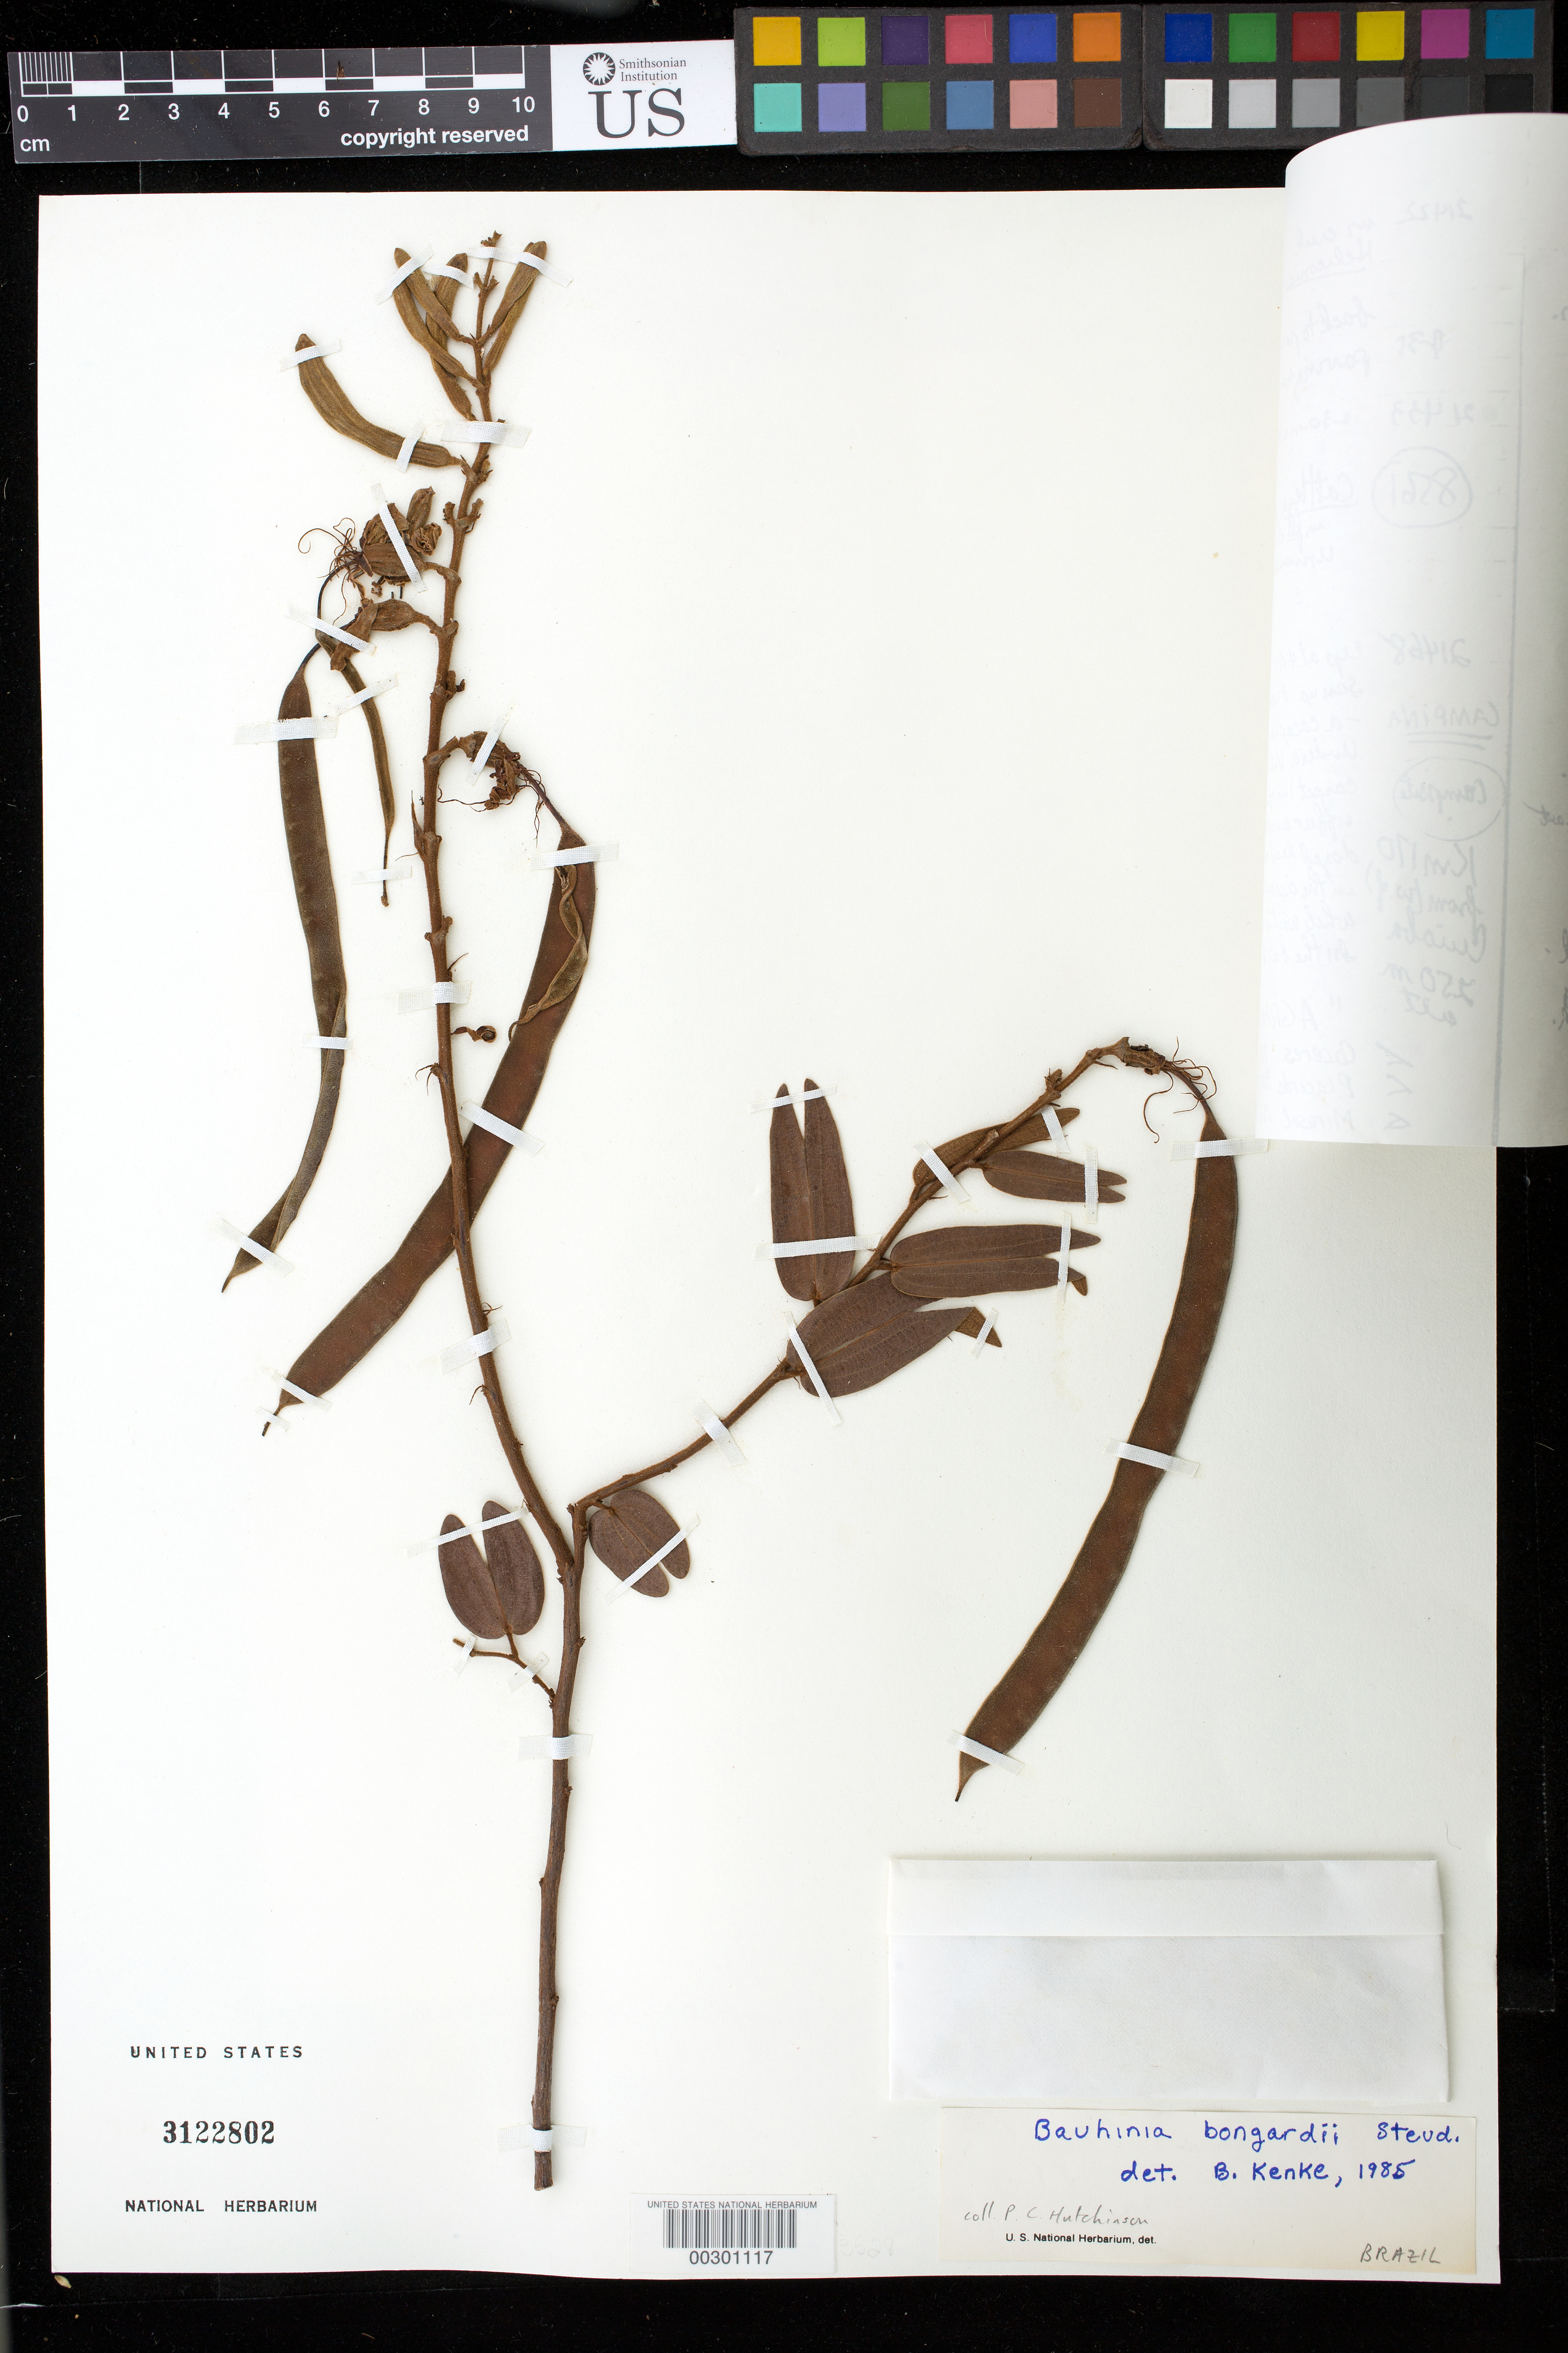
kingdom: Plantae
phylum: Tracheophyta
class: Magnoliopsida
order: Fabales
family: Fabaceae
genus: Bauhinia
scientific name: Bauhinia bongardii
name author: Steud.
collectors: P. Henderson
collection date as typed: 05 Oct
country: Brazil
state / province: Minas Gerais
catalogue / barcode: US 3122802